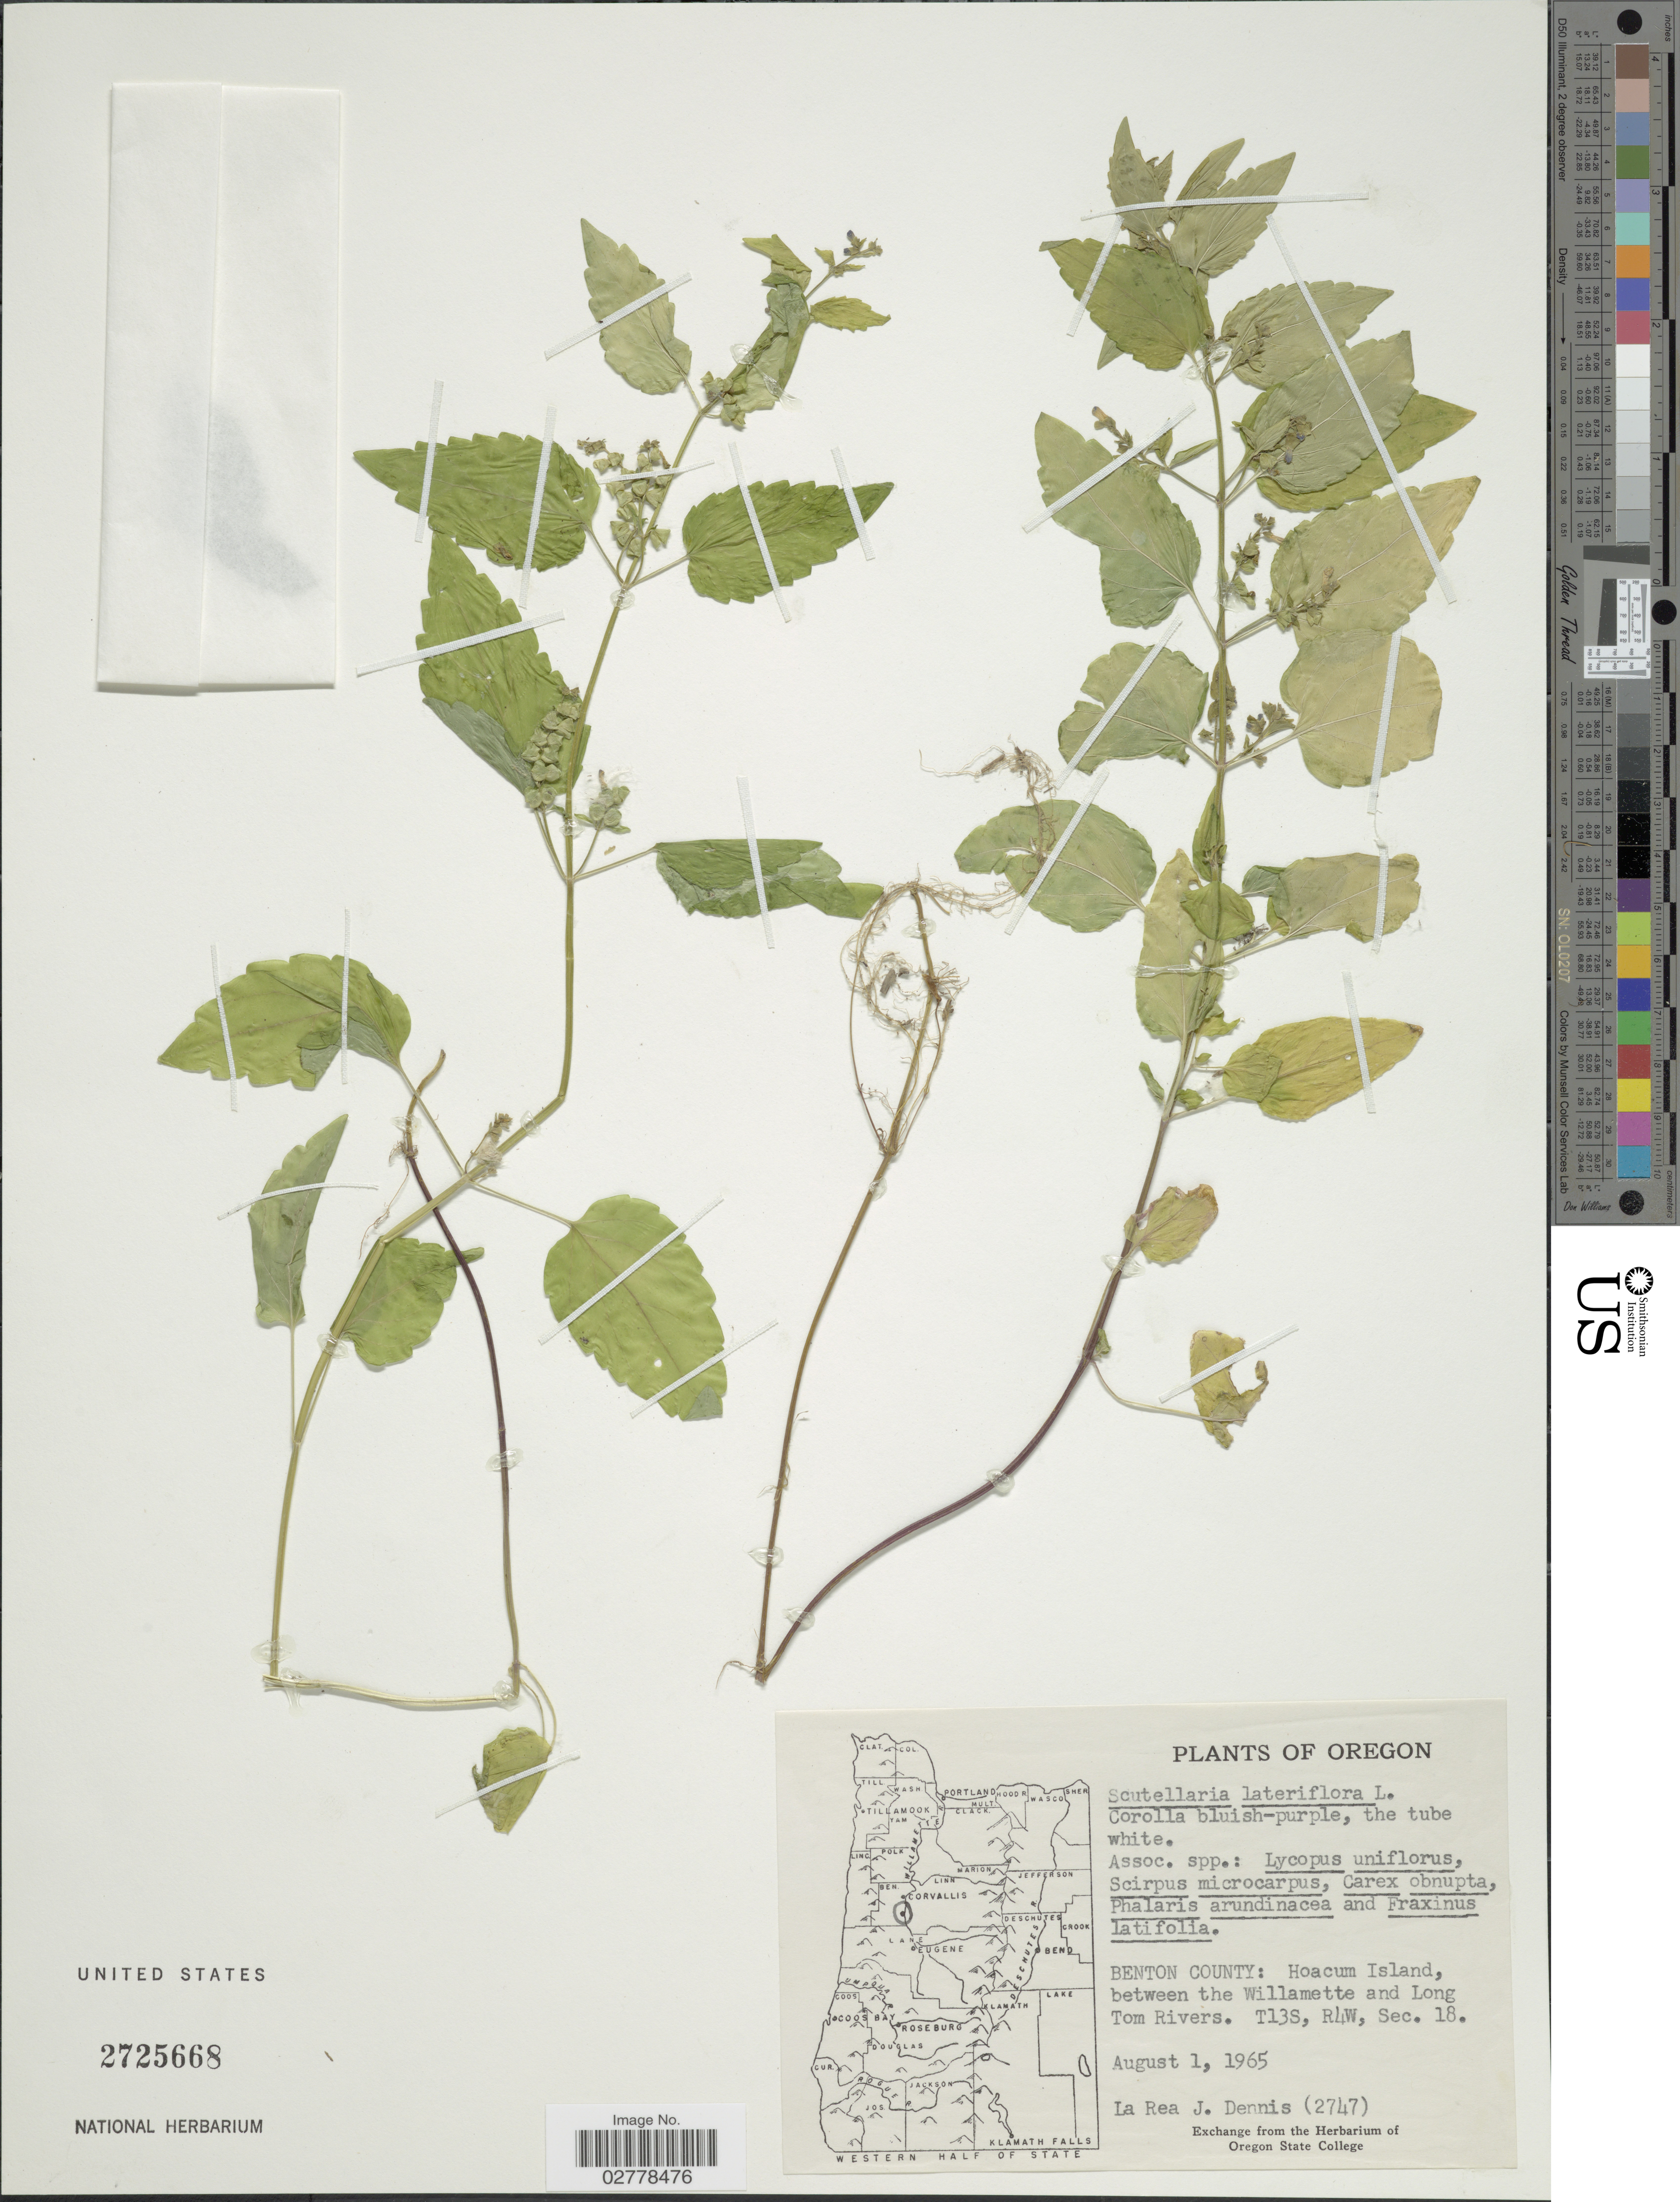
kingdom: Plantae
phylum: Tracheophyta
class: Magnoliopsida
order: Lamiales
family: Lamiaceae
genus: Scutellaria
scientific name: Scutellaria lateriflora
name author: L.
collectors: L. Dennis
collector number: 2747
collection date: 1965-08-01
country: United States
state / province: Oregon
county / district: Benton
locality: Benton County: Hoacum Island, between the Willamette and Long Tom Rivers. T13S, R4W, Sec. 18.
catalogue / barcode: US 2725668